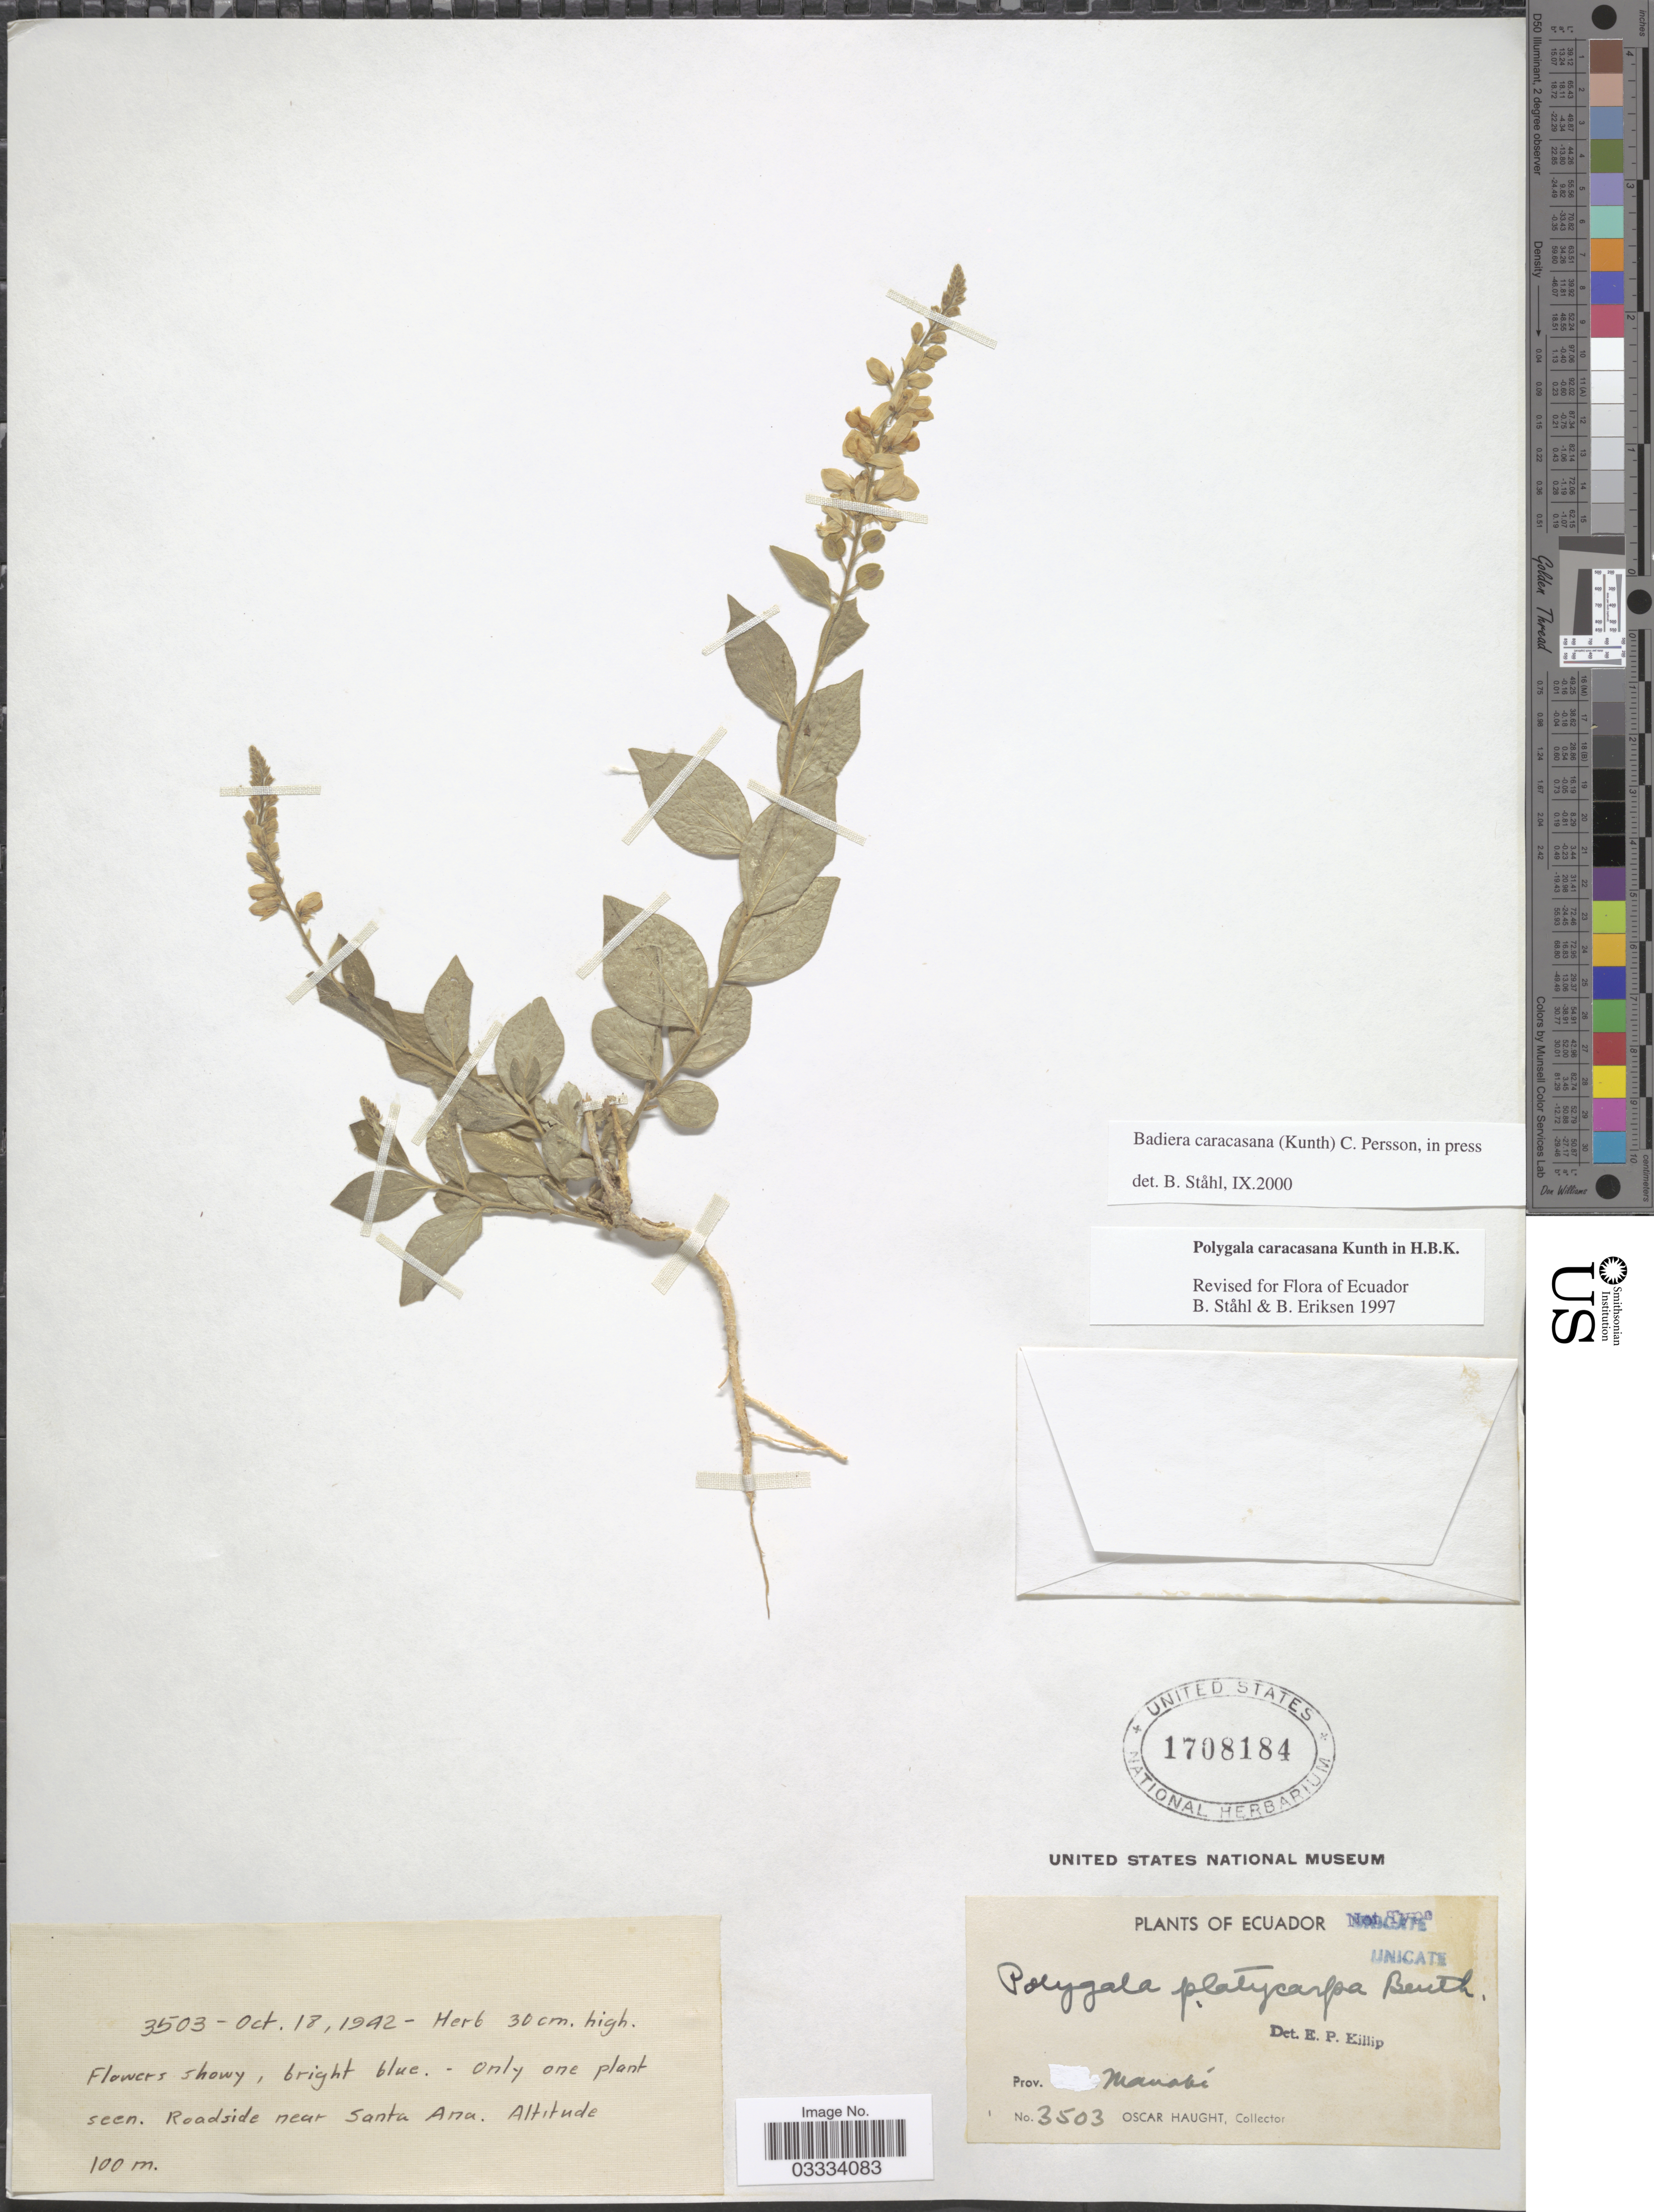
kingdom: Plantae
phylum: Tracheophyta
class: Magnoliopsida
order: Fabales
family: Polygalaceae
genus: Hebecarpa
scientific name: Hebecarpa platycarpa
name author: (Benth.) J.R. Abbott & J.F.B. Pastore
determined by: Strong, Mark T., (BOT), Smithsonian Institution - National Museum of Natural History (UNITED STATES)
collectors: O. L. Haught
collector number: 3503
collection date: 1942-10-18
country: Ecuador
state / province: Manabí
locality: Roadside near Santa Ana.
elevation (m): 100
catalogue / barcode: US 1708184